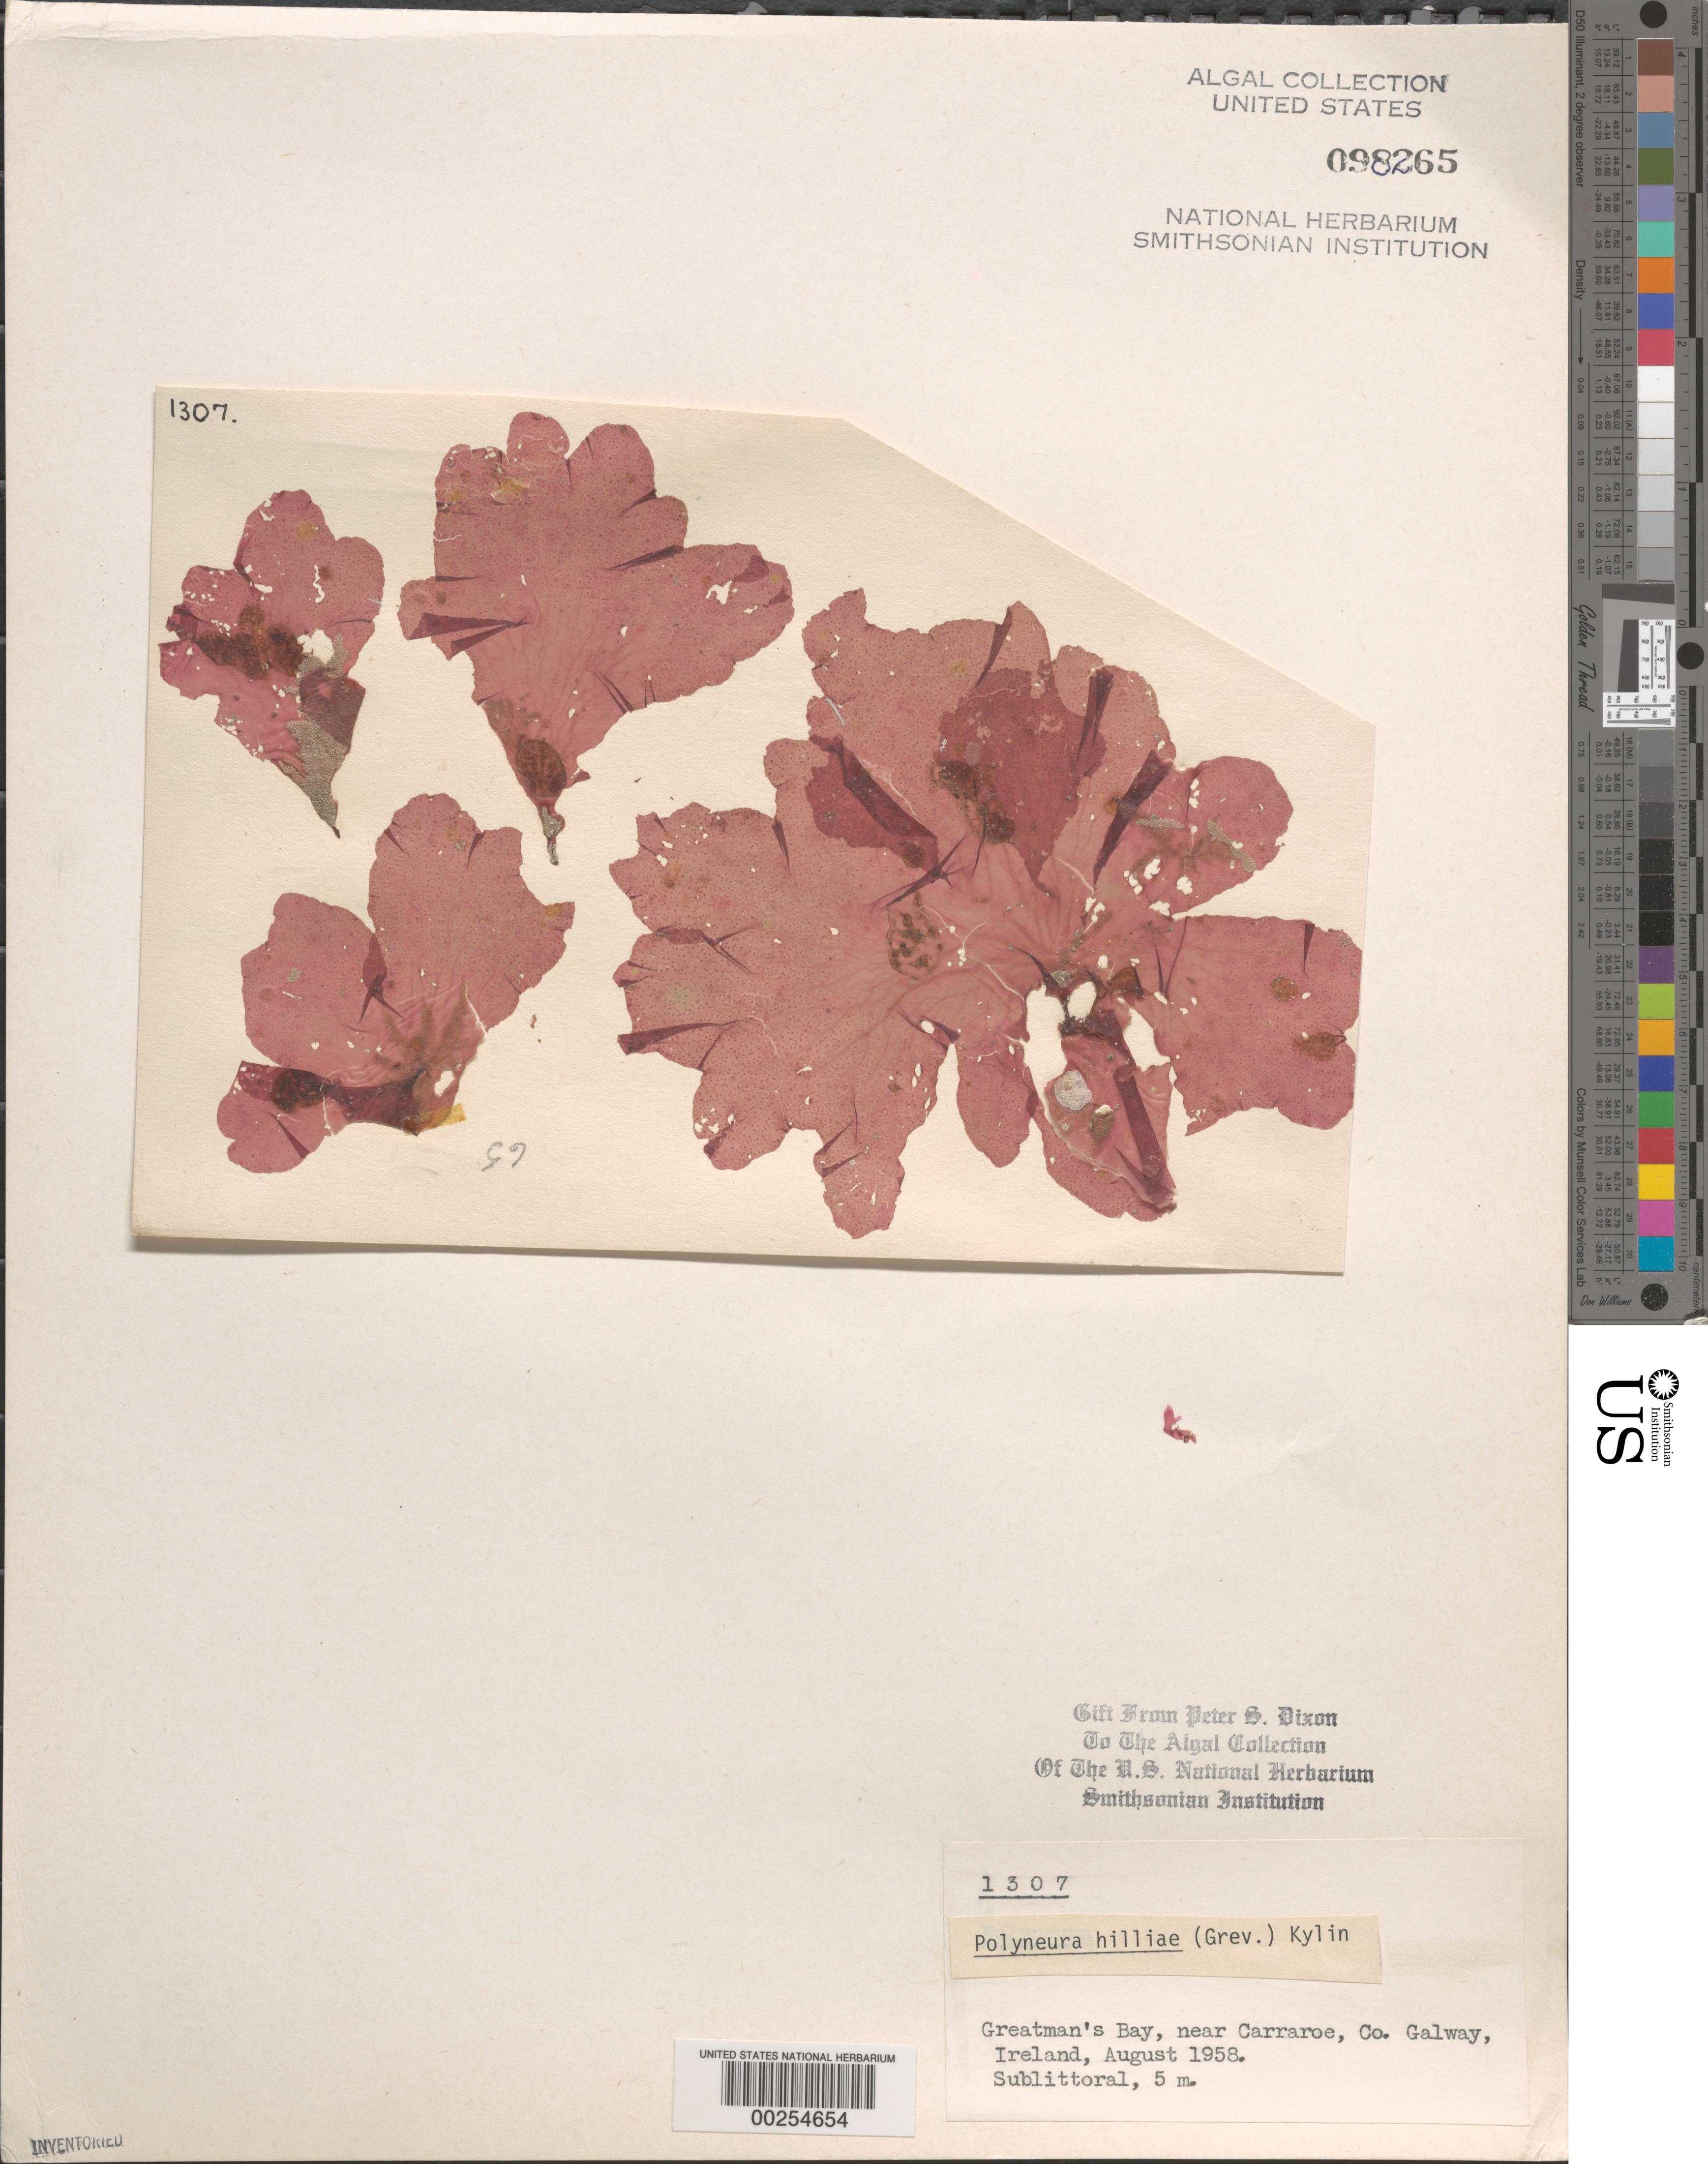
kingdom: Plantae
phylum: Rhodophyta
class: Florideophyceae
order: Ceramiales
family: Delesseriaceae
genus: Polyneura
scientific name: Polyneura bonnemaisonii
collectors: P. S. Dixon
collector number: PSD 1307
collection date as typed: Aug 1958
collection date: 1958-08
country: Ireland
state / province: Connaught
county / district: Galway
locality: Greatman's Bay, near Cararroe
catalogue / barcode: US 98265